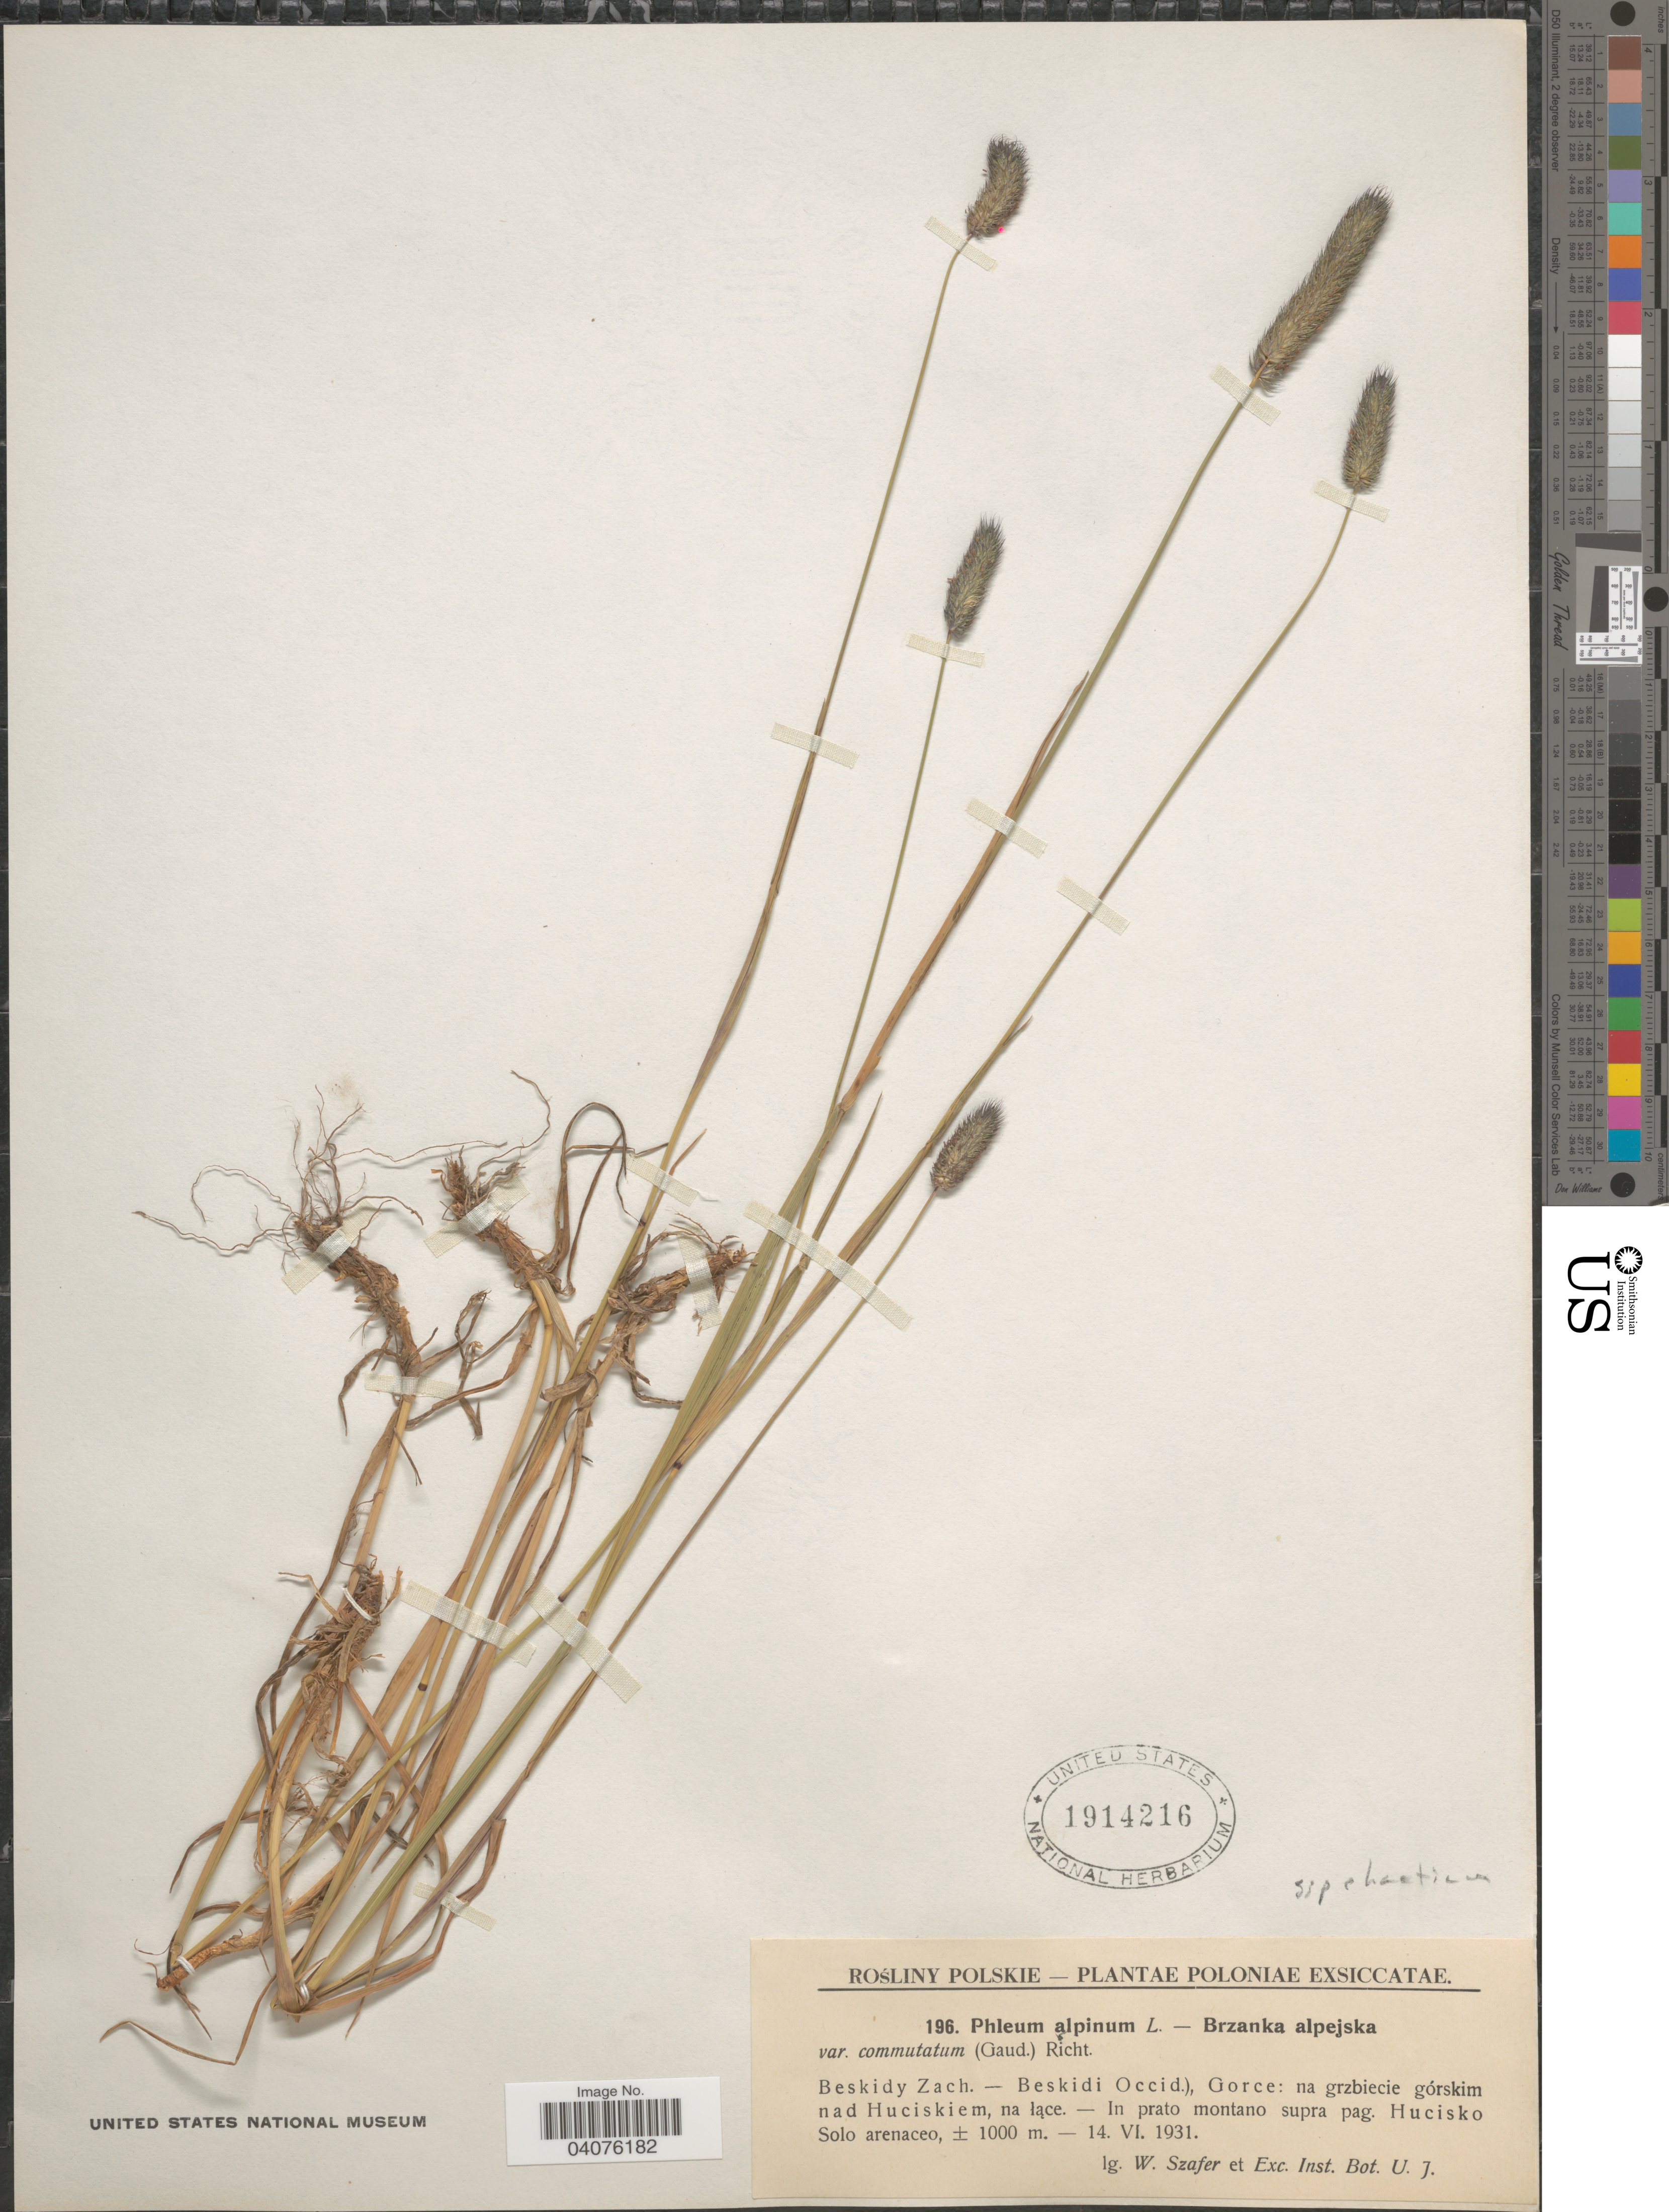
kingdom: Plantae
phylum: Tracheophyta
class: Liliopsida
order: Poales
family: Poaceae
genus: Phleum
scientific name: Phleum alpinum subsp. rhaeticum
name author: Humphries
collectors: W. Szafer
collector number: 196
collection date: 1931-06-14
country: Poland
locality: Poloniae Exsiccatae. Beskidy Zach.- Beskidi Occid.), Gorce: na grzbiecie górskim nad Huciskiem, na łące. - In prato montana supra pag. Hucisko Solo arenaceo.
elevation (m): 1000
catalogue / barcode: US 1914216